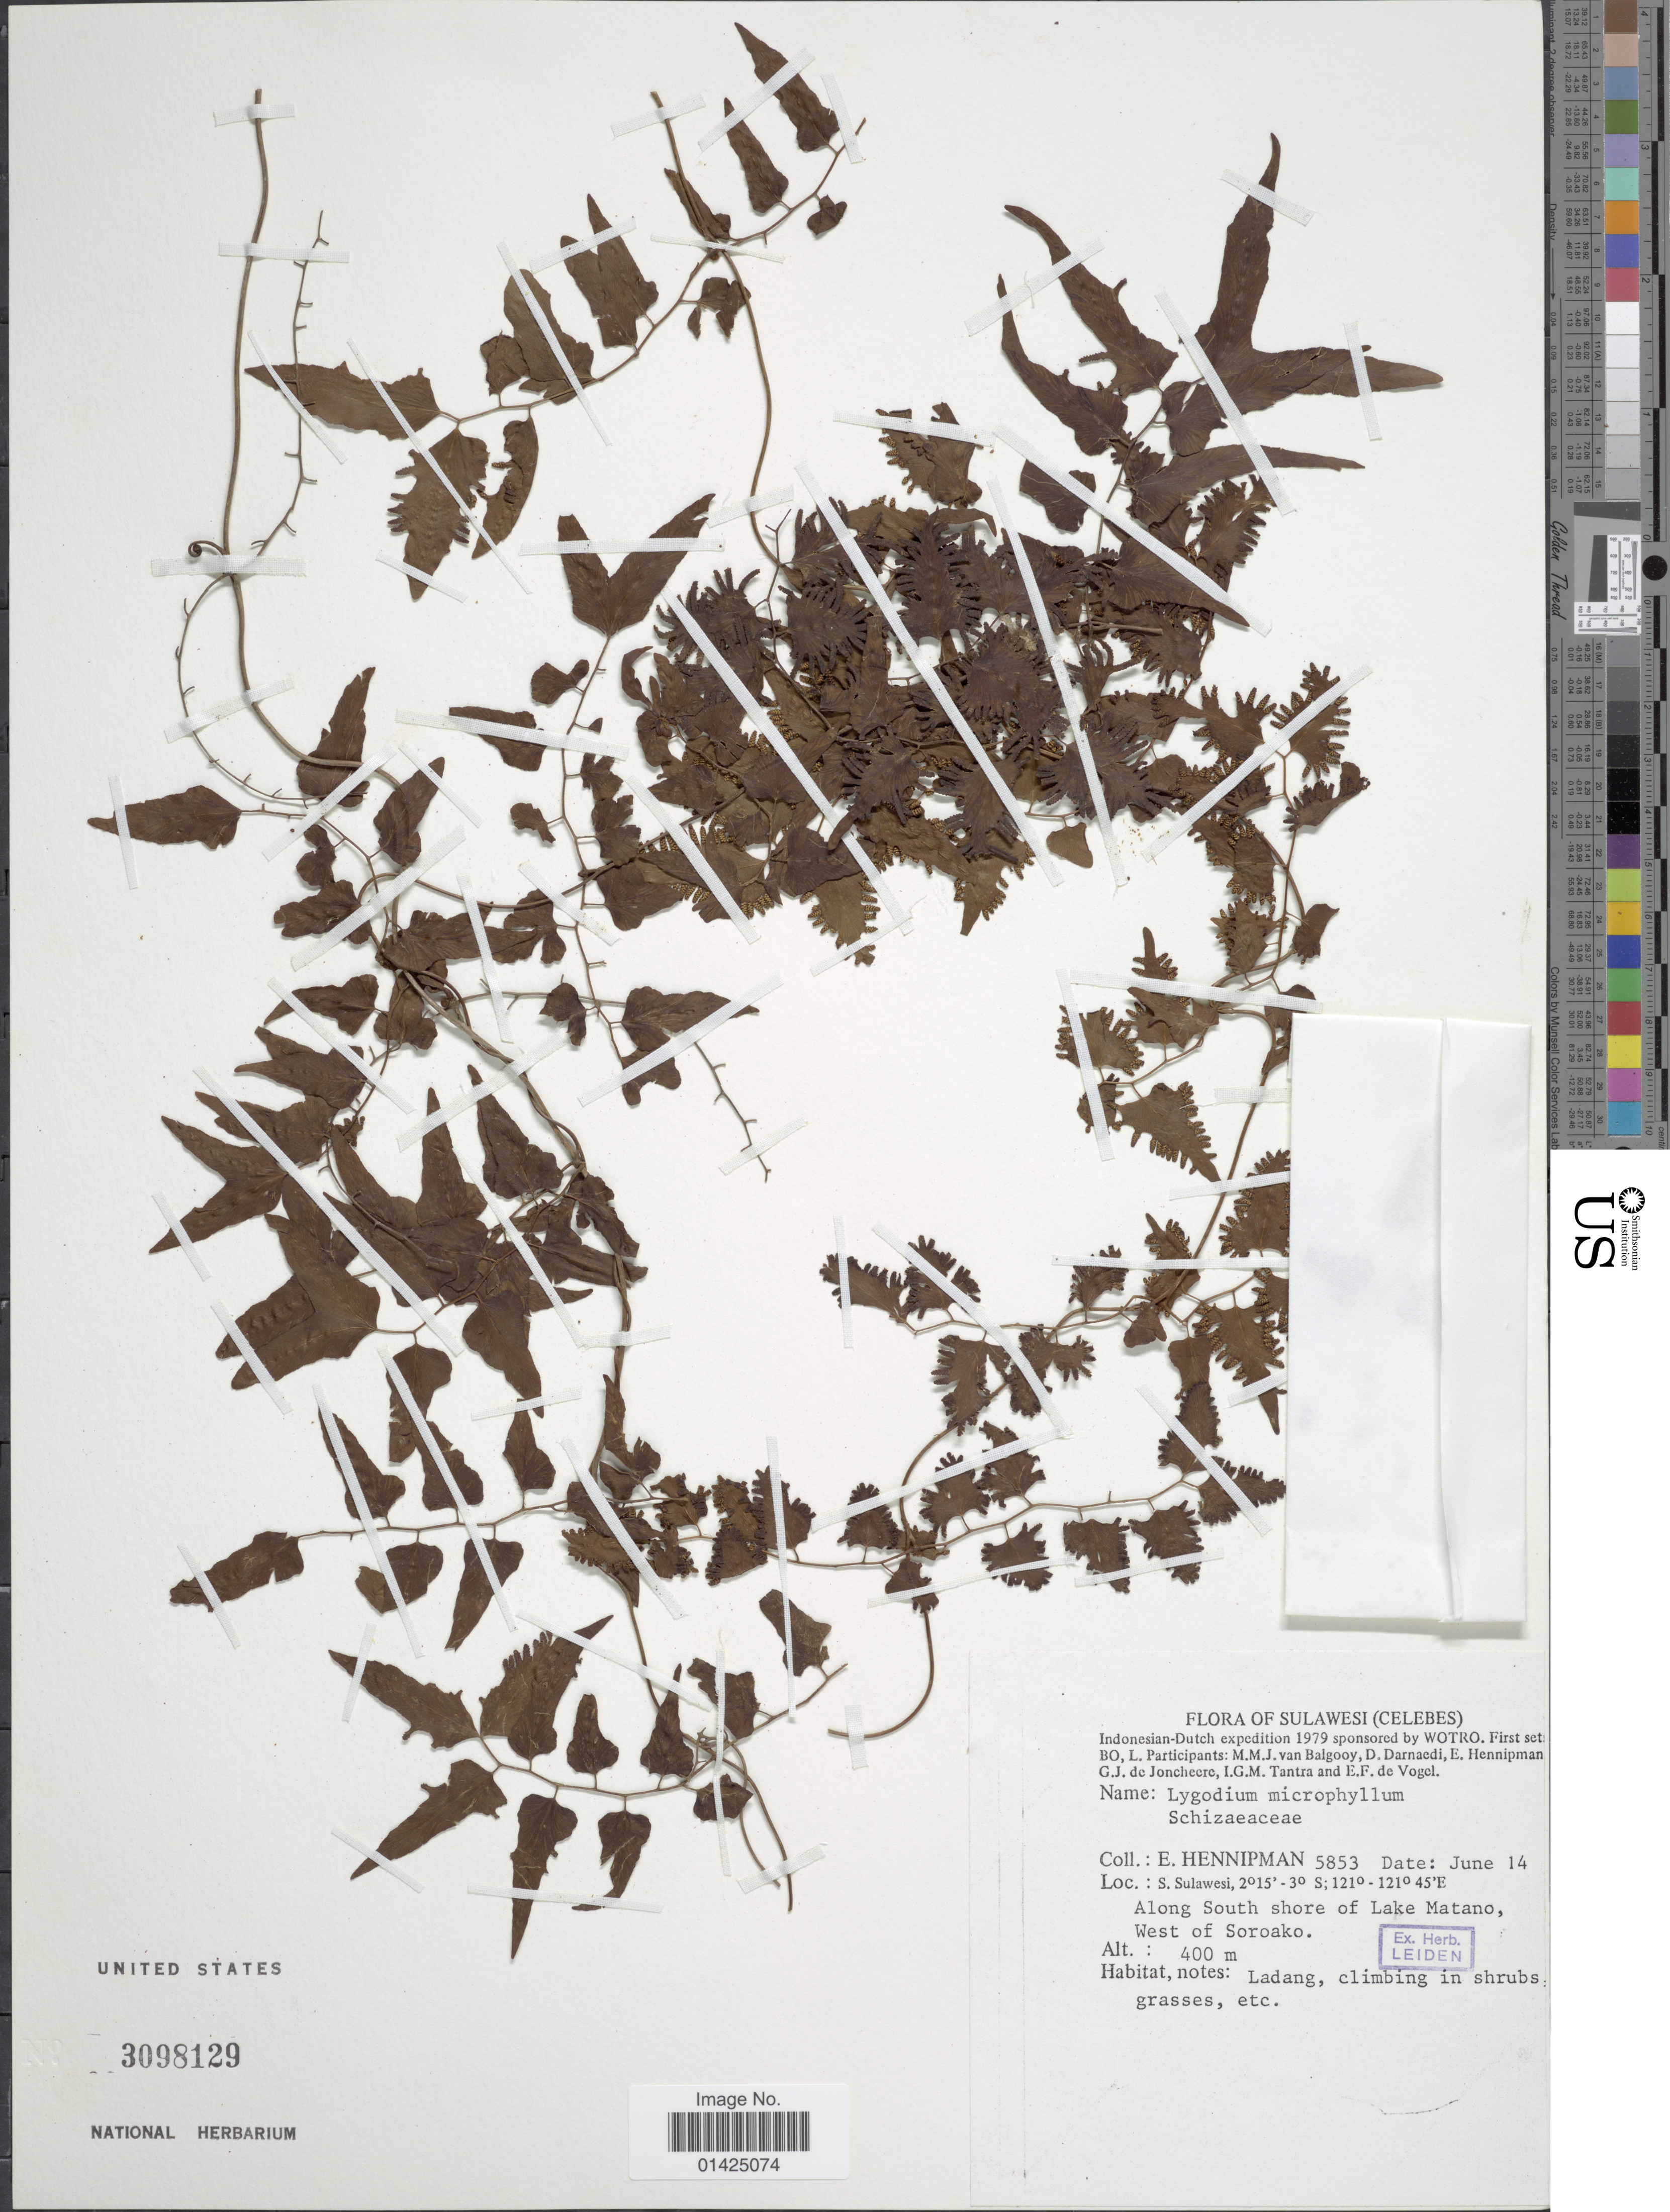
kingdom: Plantae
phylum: Tracheophyta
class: Polypodiopsida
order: Schizaeales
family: Lygodiaceae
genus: Lygodium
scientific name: Lygodium microphyllum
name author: (Cav.) R. Br.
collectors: E. Hennipman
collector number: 5853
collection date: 1979-06-14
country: Indonesia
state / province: Sulawesi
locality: Along South shore of Lake Matano, West of Soroako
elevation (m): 400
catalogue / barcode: US 309129